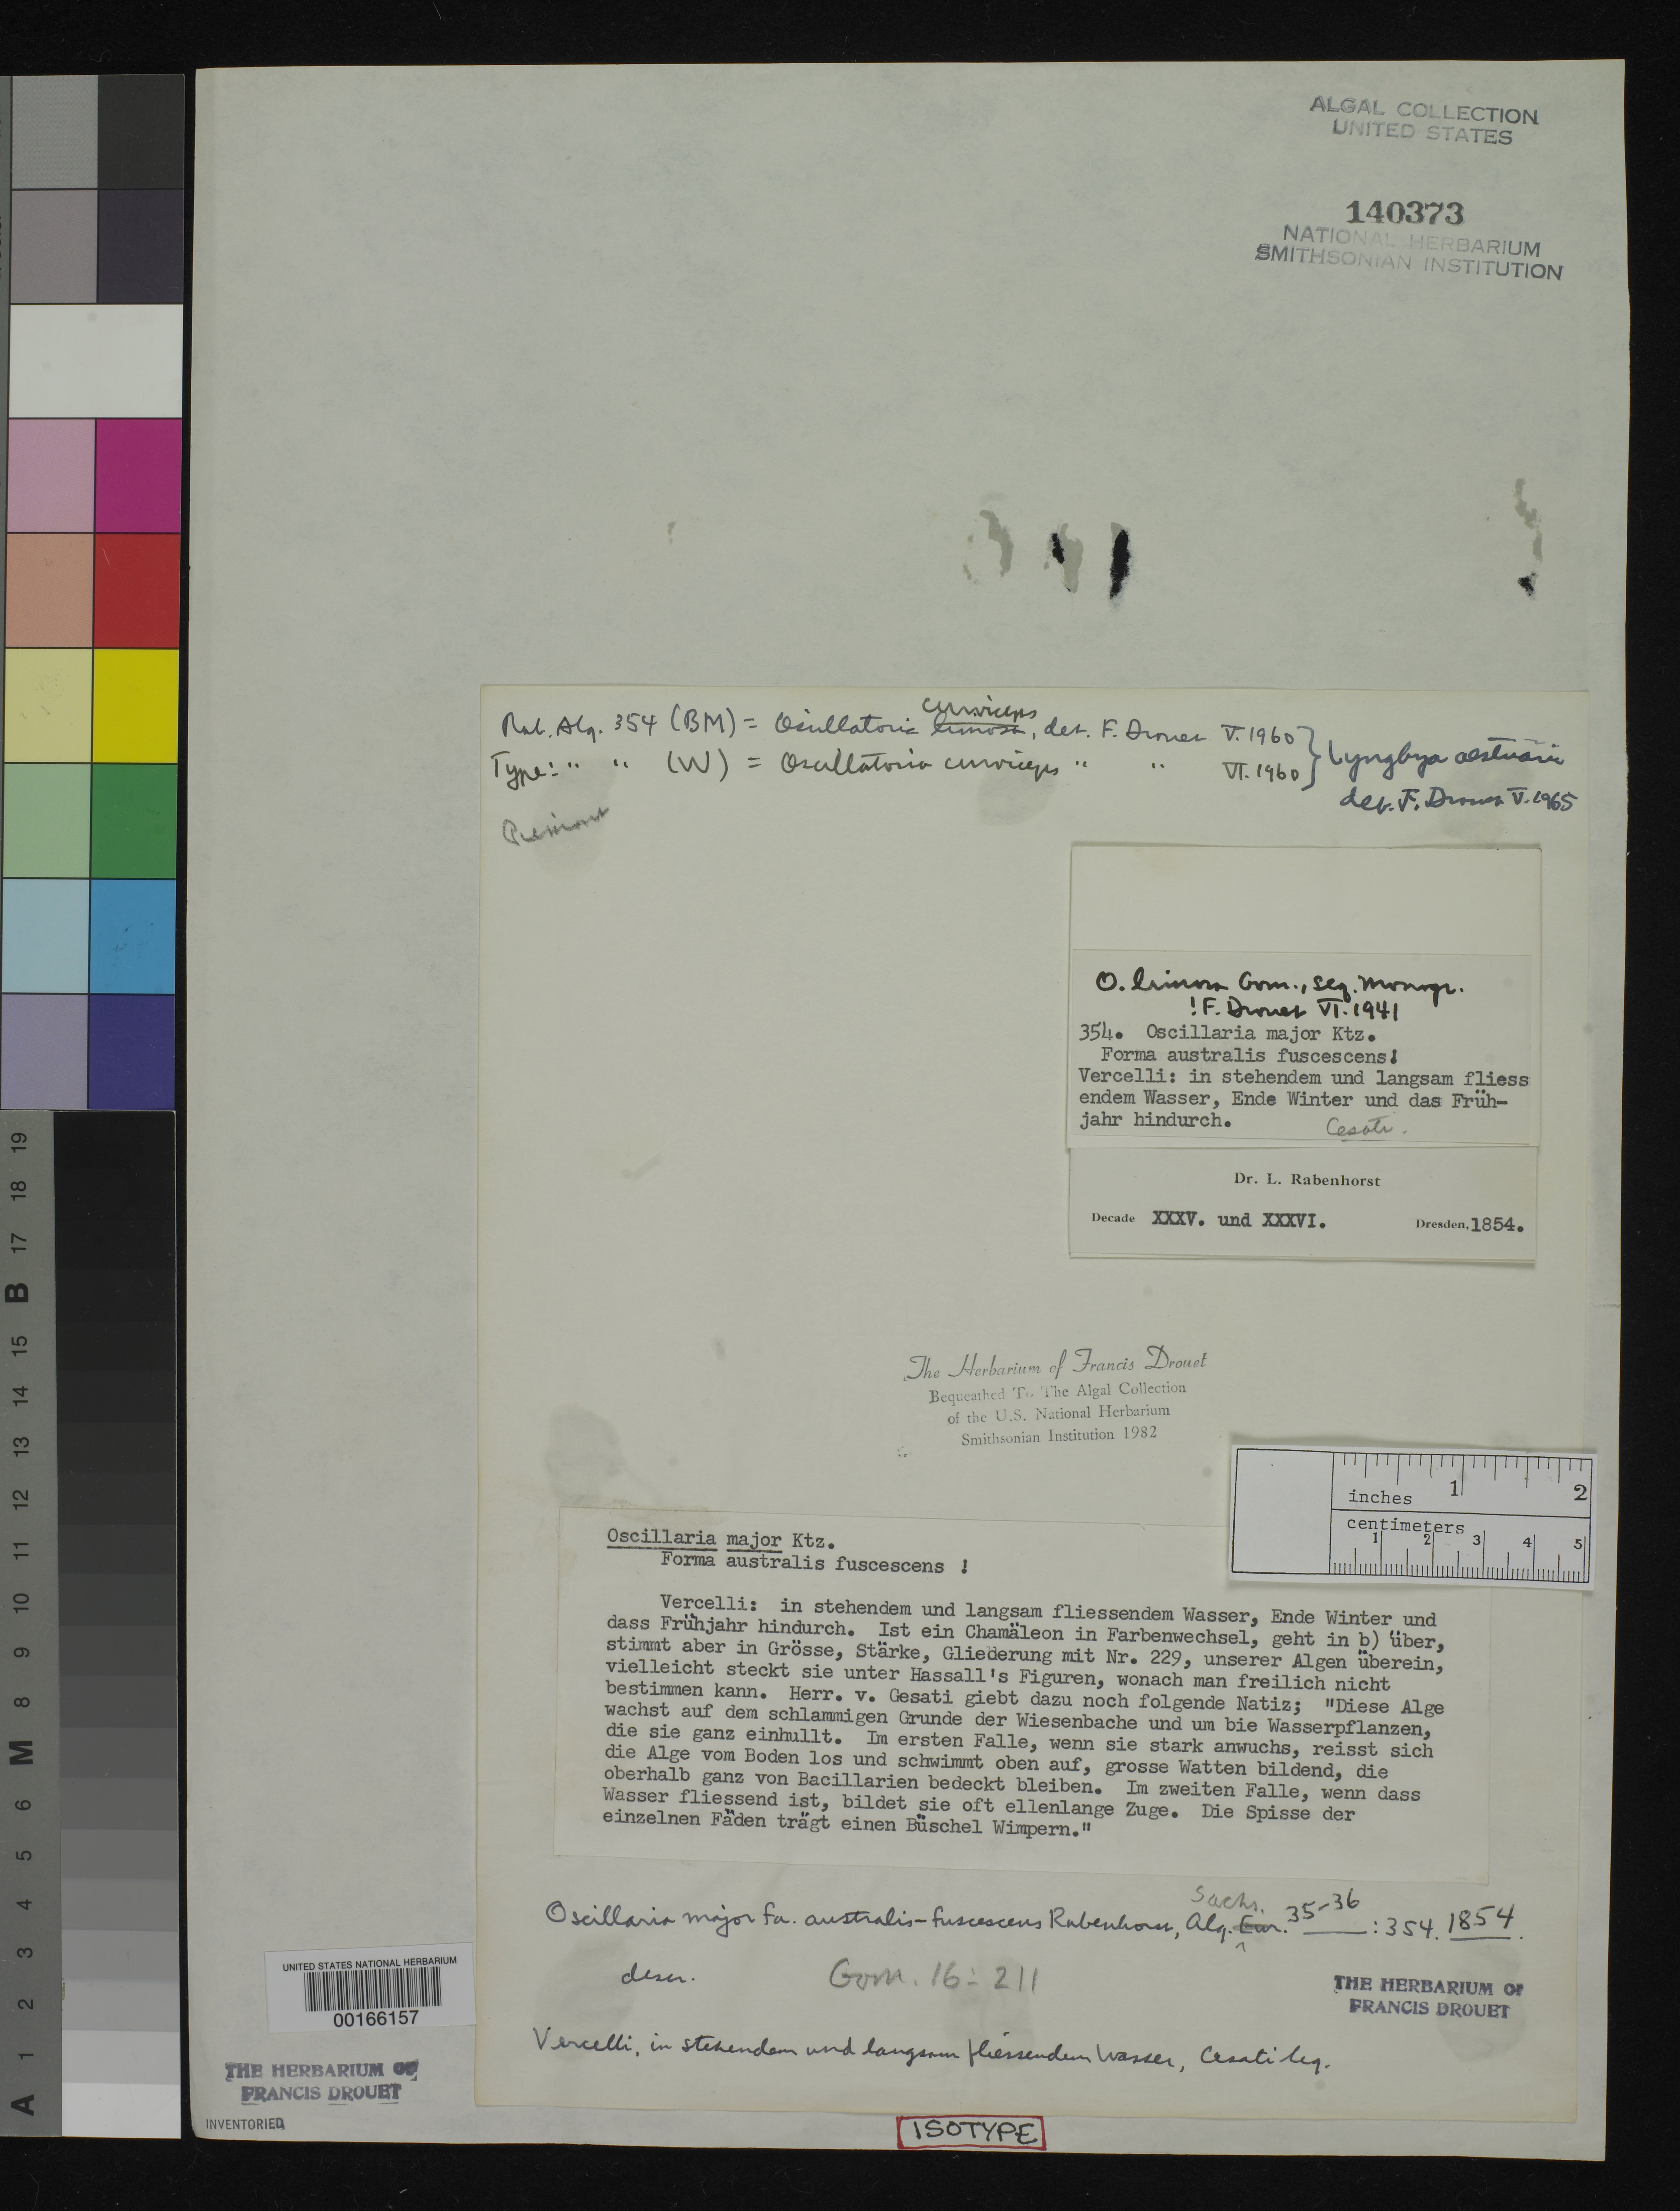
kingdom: Bacteria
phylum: Cyanobacteria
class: Cyanobacteriia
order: Cyanobacteriales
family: Oscillatoriaceae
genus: Oscillatoria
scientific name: Oscillatoria major f. australis- fuscescens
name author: Rabenh.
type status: Isotype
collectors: V. de Cesati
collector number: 354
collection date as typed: Win ---- and -- Spr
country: Italy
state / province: Piedmont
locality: Vercelli Province.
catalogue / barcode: US 140373